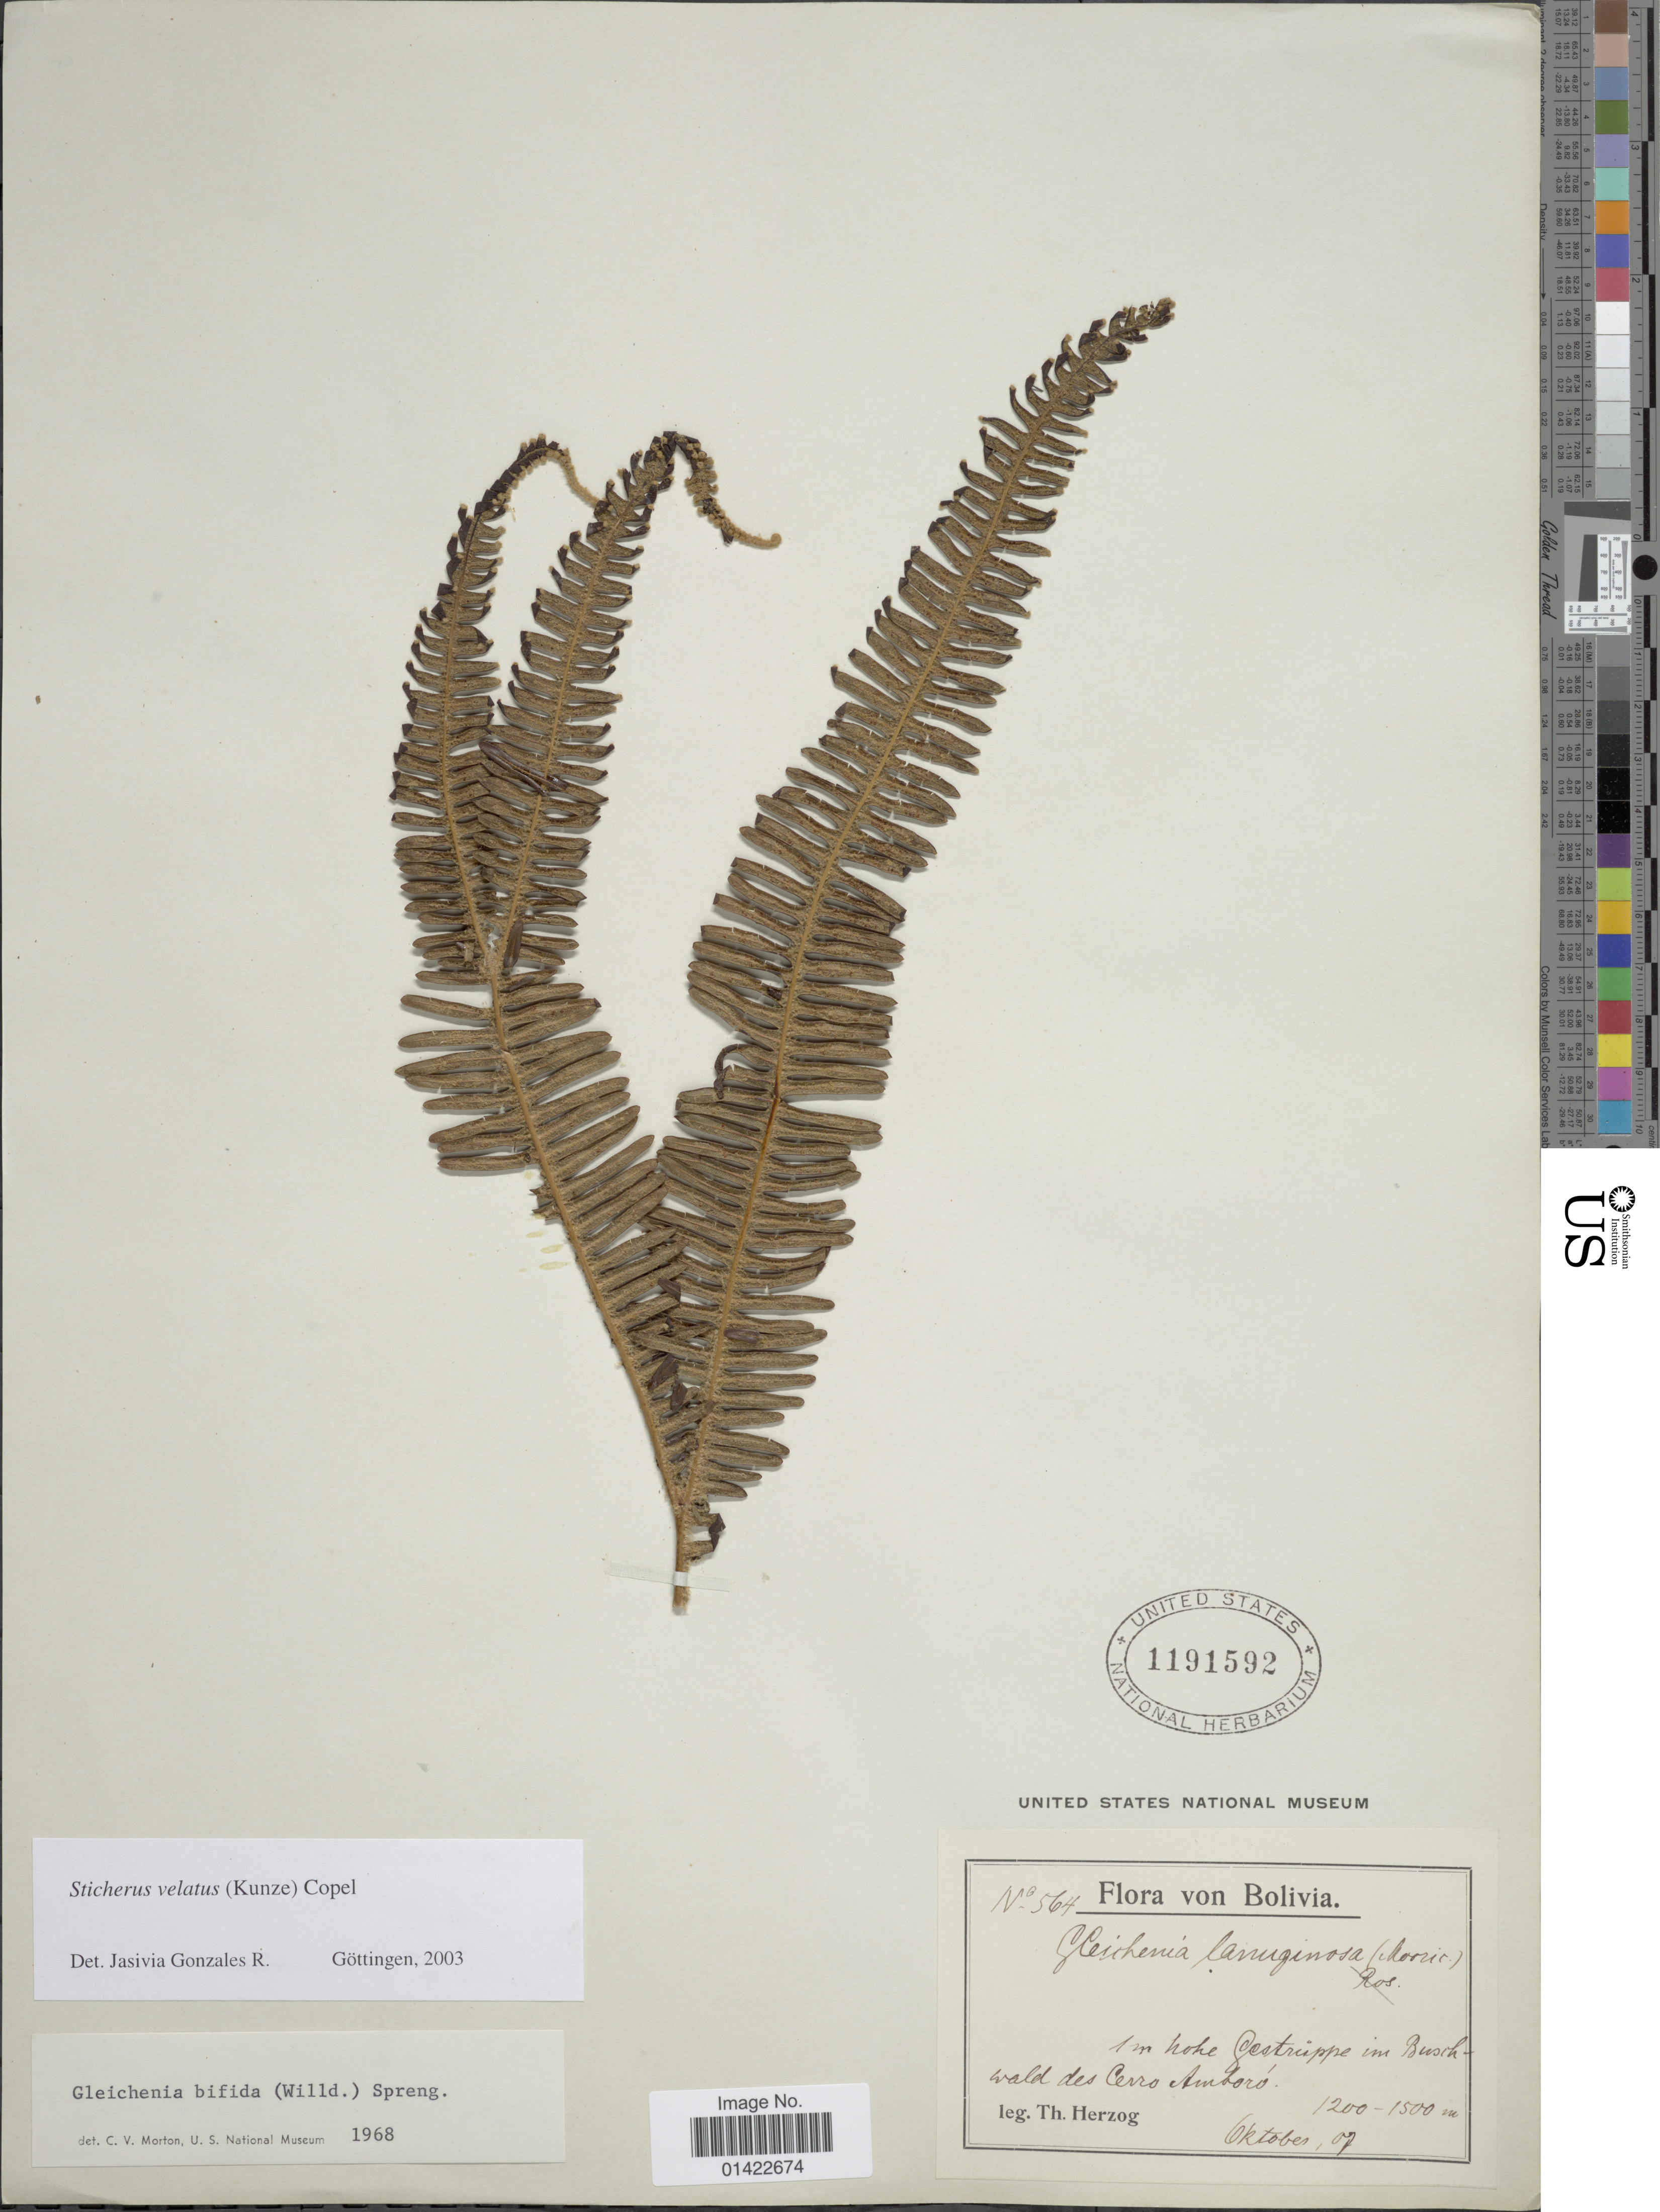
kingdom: Plantae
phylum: Tracheophyta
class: Polypodiopsida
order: Gleicheniales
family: Gleicheniaceae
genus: Sticherus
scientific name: Sticherus tomentosus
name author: (Cav. ex Sw.) A.R. Sm.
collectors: T. K. J. Herzog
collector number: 564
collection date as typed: Transcribed d/m/y: /10/07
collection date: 1907-10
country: Bolivia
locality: In hohe Gestrippe im Buschwald des Cerro Amboró.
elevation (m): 1200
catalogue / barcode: US 1191592